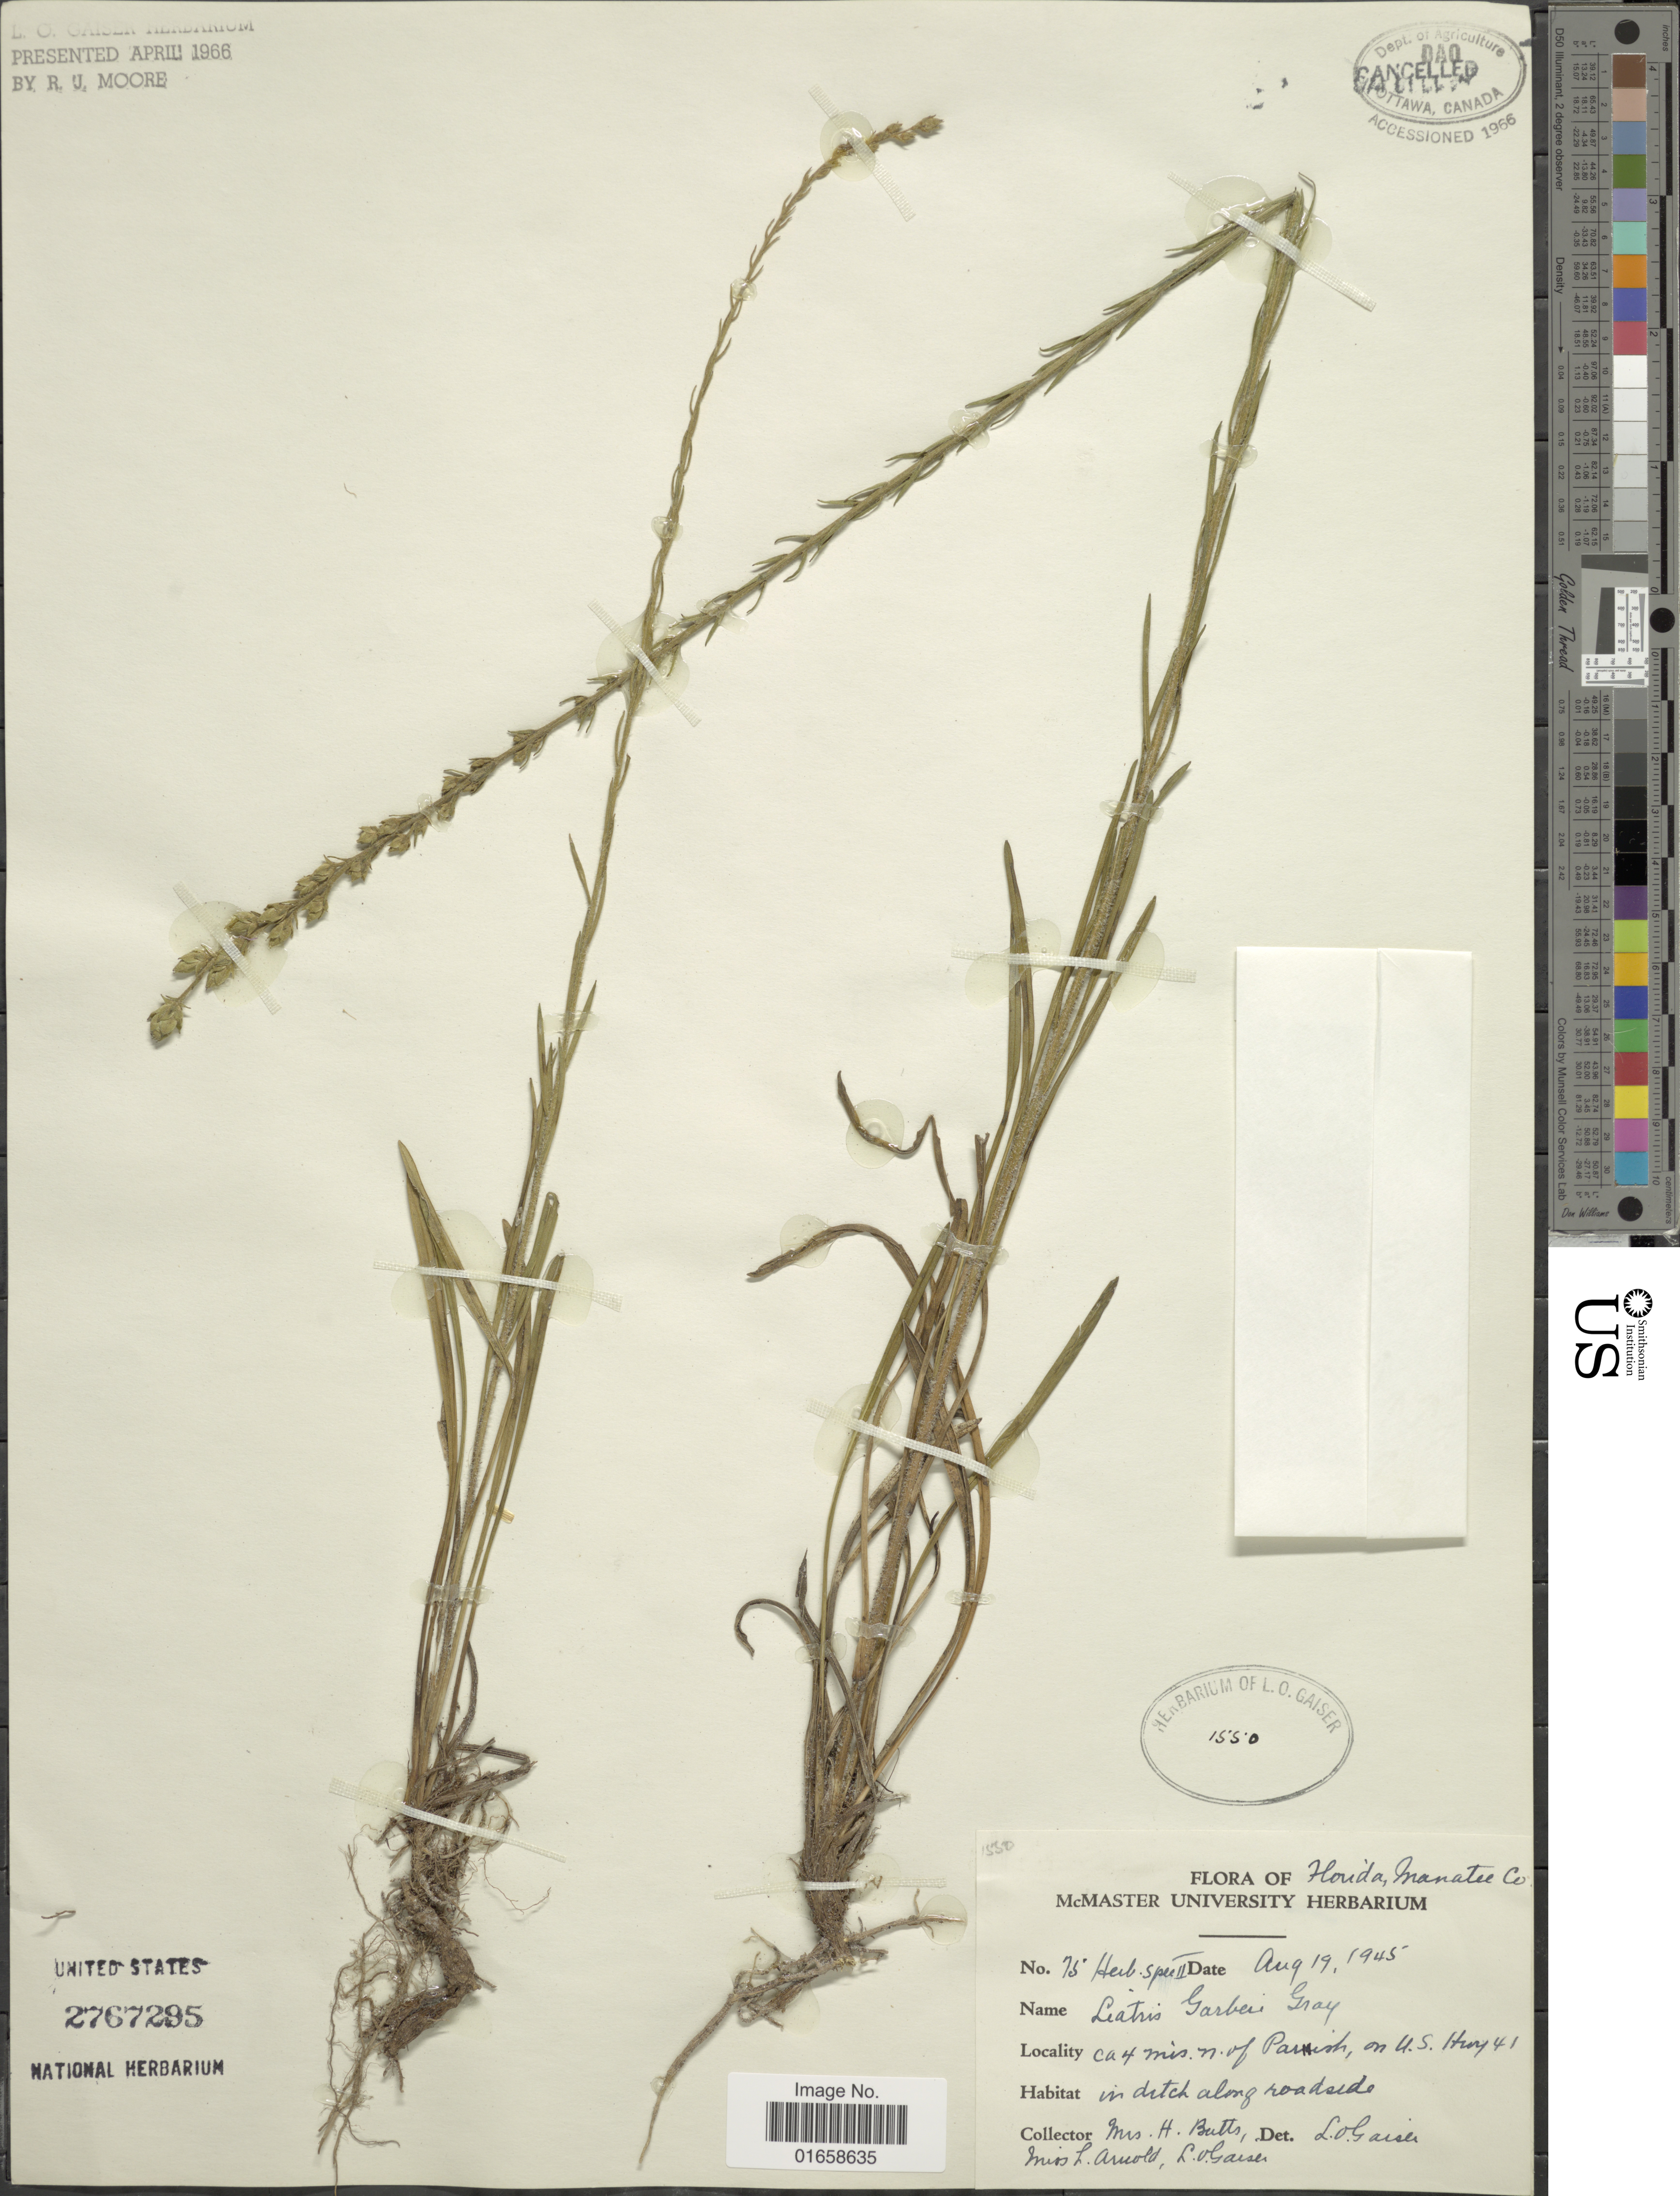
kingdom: Plantae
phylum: Tracheophyta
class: Magnoliopsida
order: Asterales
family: Asteraceae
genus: Liatris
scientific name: Liatris garberi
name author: A. Gray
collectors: H. Butts, L. Arnold & L. Gaiser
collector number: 75 herb spee II*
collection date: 1945-08-19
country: United States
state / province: Florida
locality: Manatee Co., ca. 4 mis. n of Parish, on U,S, Hwy 41, in ditch along roadside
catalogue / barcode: US 2767295